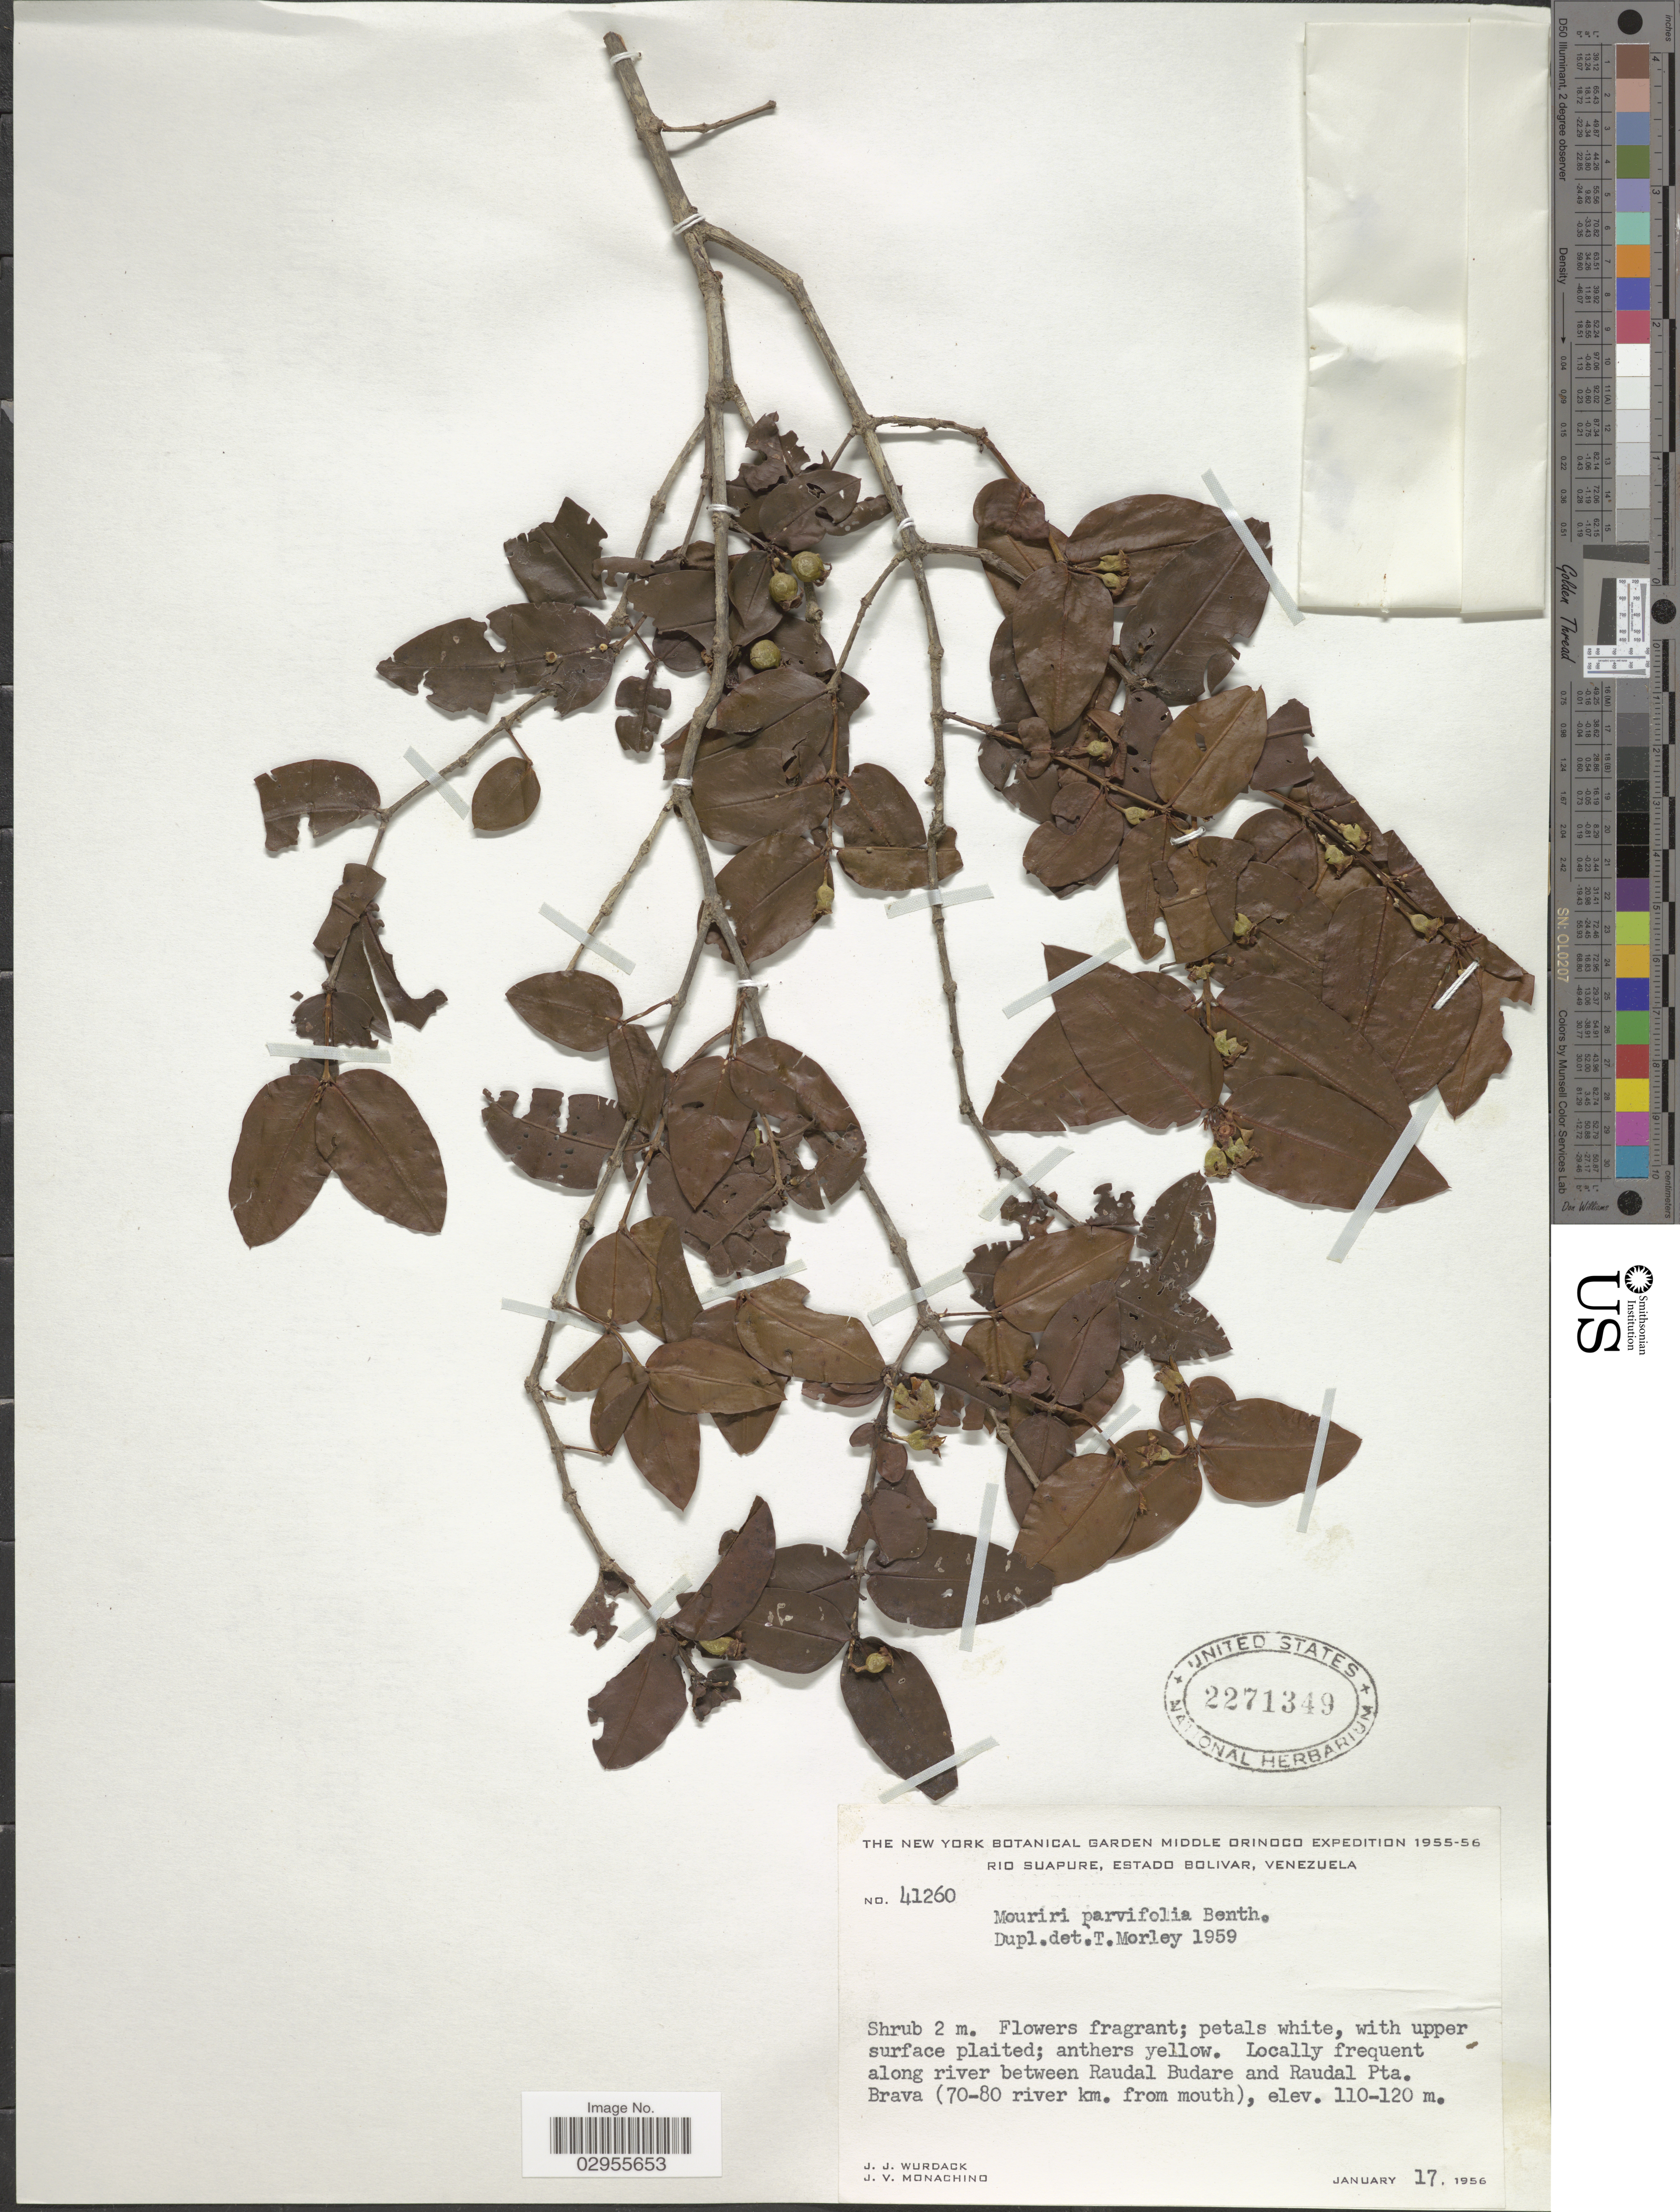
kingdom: Plantae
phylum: Tracheophyta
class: Magnoliopsida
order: Myrtales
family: Melastomataceae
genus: Mouriri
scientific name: Mouriri myrtilloides subsp. parvifolia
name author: (Benth.) Morley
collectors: J. J. Wurdack & J. V. Monachino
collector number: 41260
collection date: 1956-01-17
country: Venezuela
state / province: Bolivar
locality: Rio Suapure. Along river between Raudal Budare and Raudal Pta. Brava (70-80 river km. from mouth).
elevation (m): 110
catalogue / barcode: US 2271349